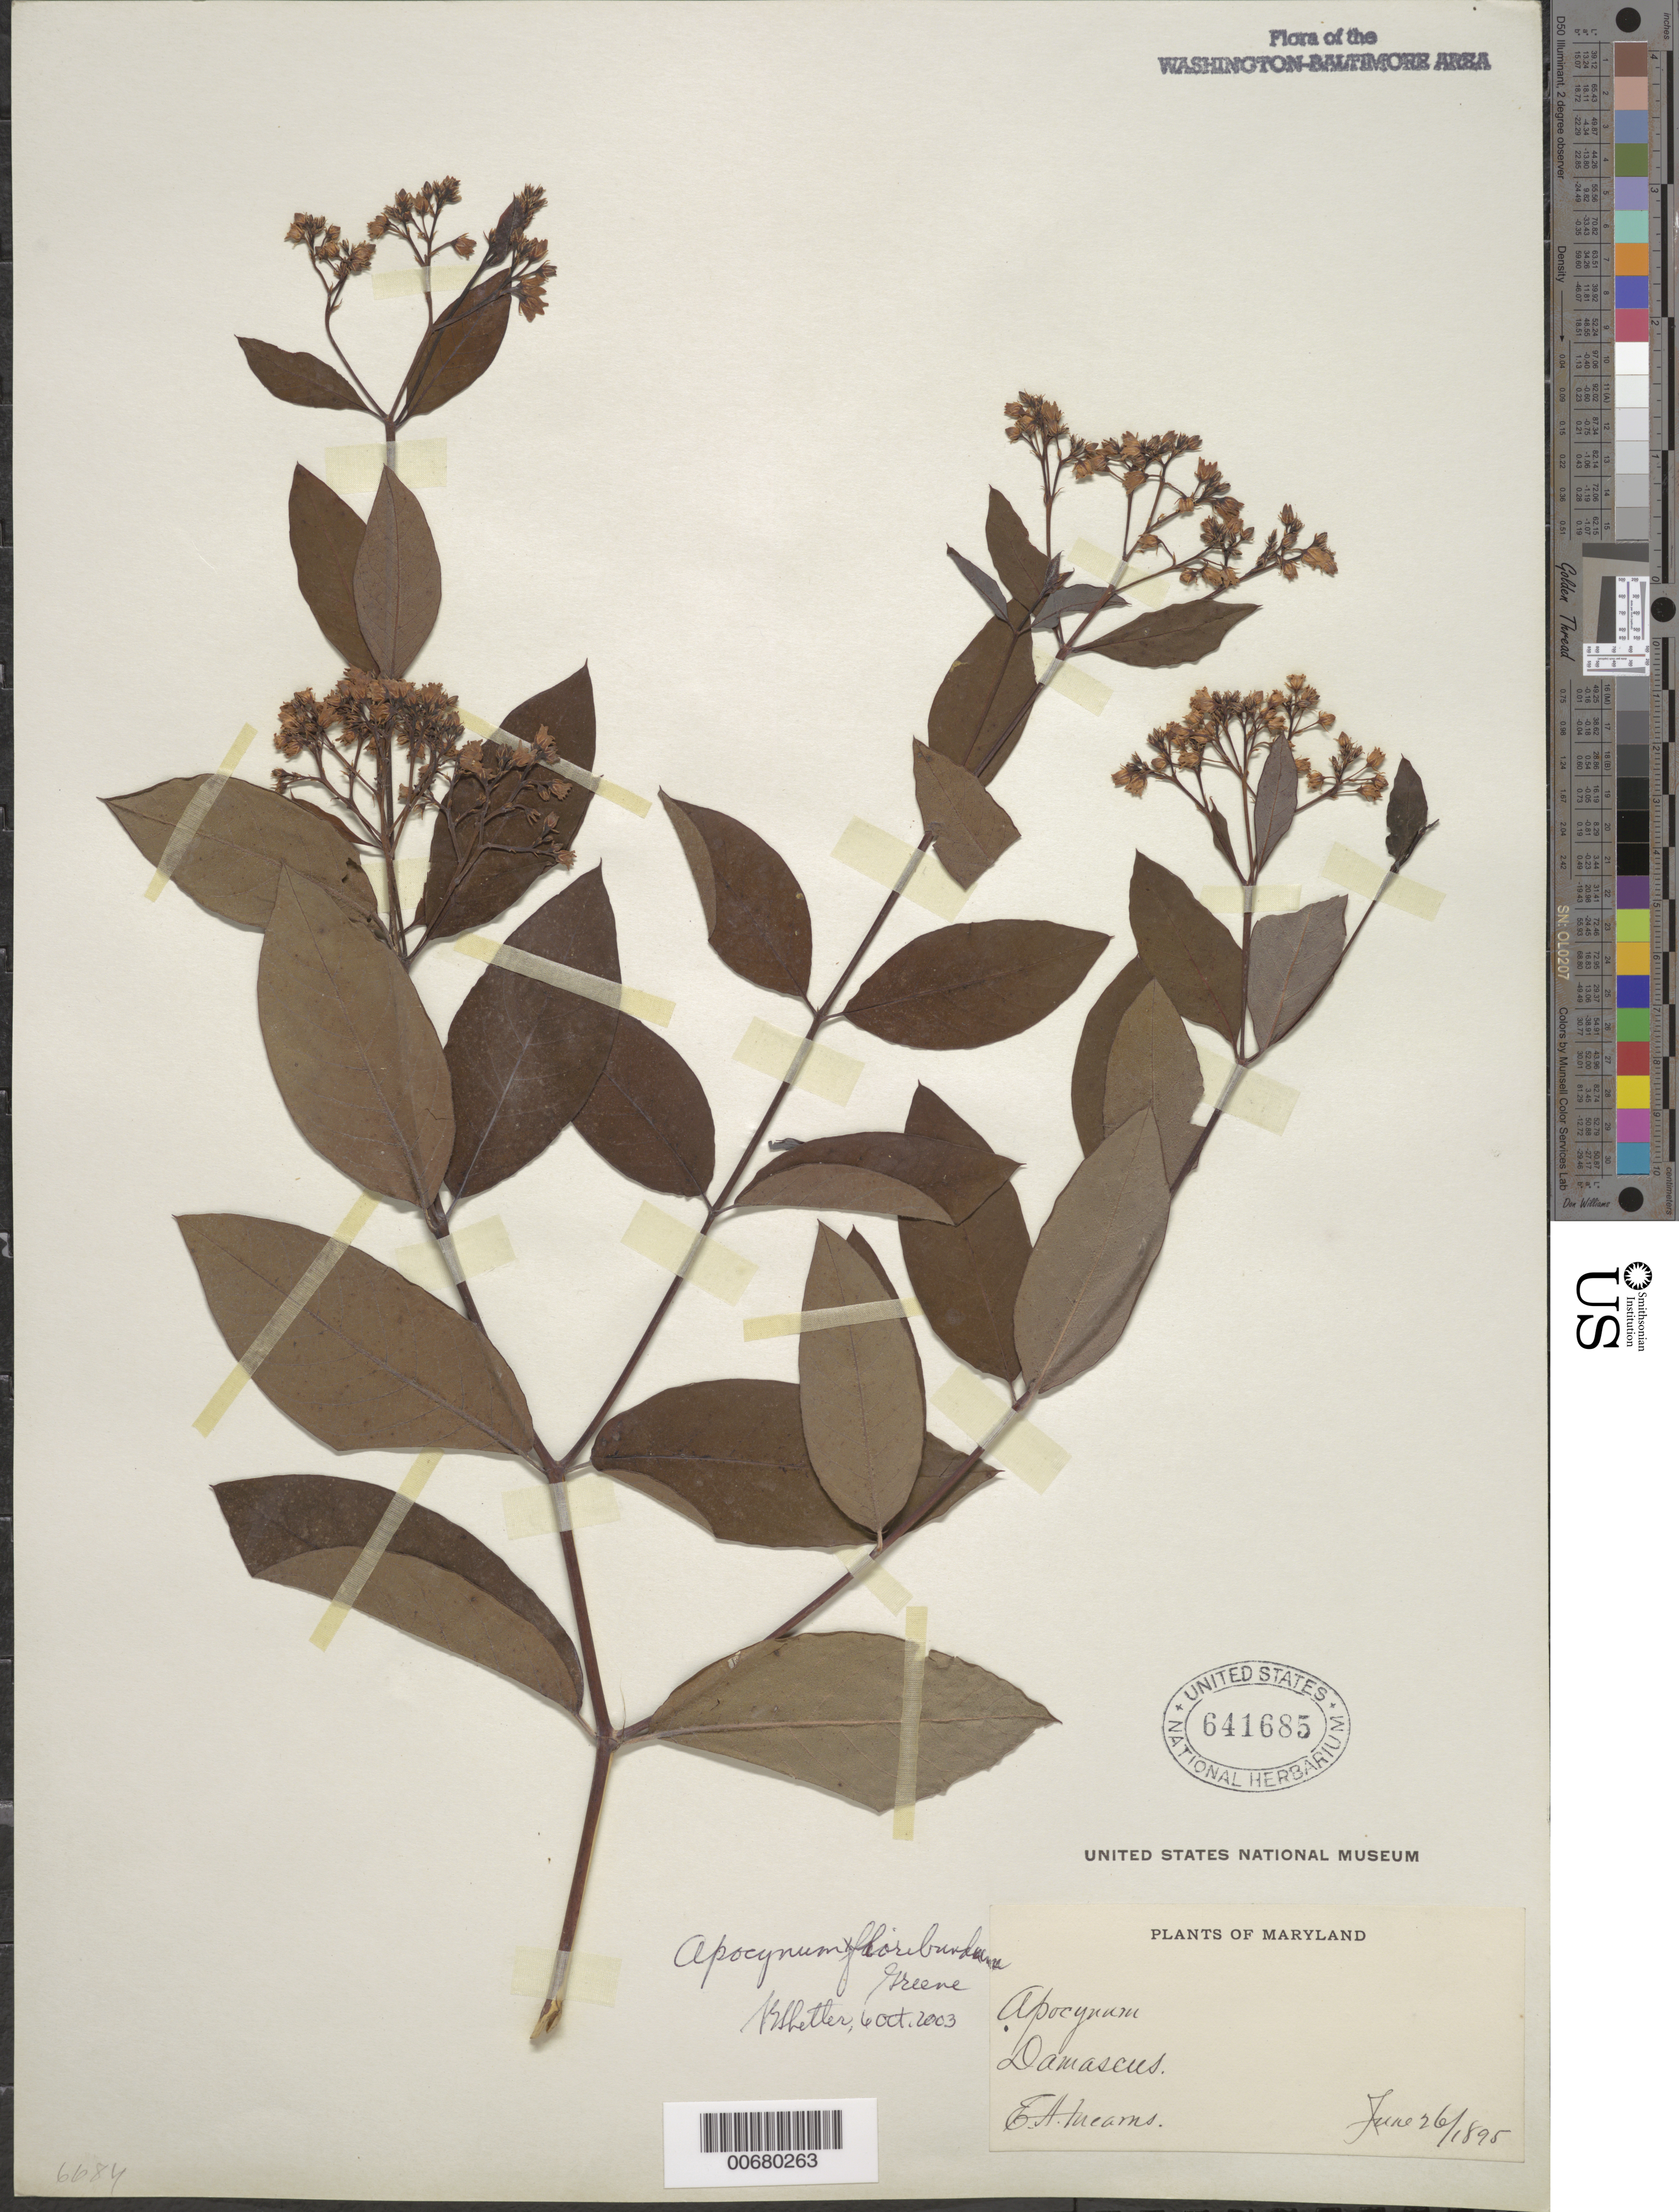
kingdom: Plantae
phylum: Tracheophyta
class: Magnoliopsida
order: Gentianales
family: Apocynaceae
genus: Apocynum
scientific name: Apocynum x floribundum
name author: Greene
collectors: E. A. Mearns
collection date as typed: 26 Jun 1895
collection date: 1895-06-26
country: United States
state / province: Maryland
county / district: Montgomery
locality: Damascus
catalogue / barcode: US 641685